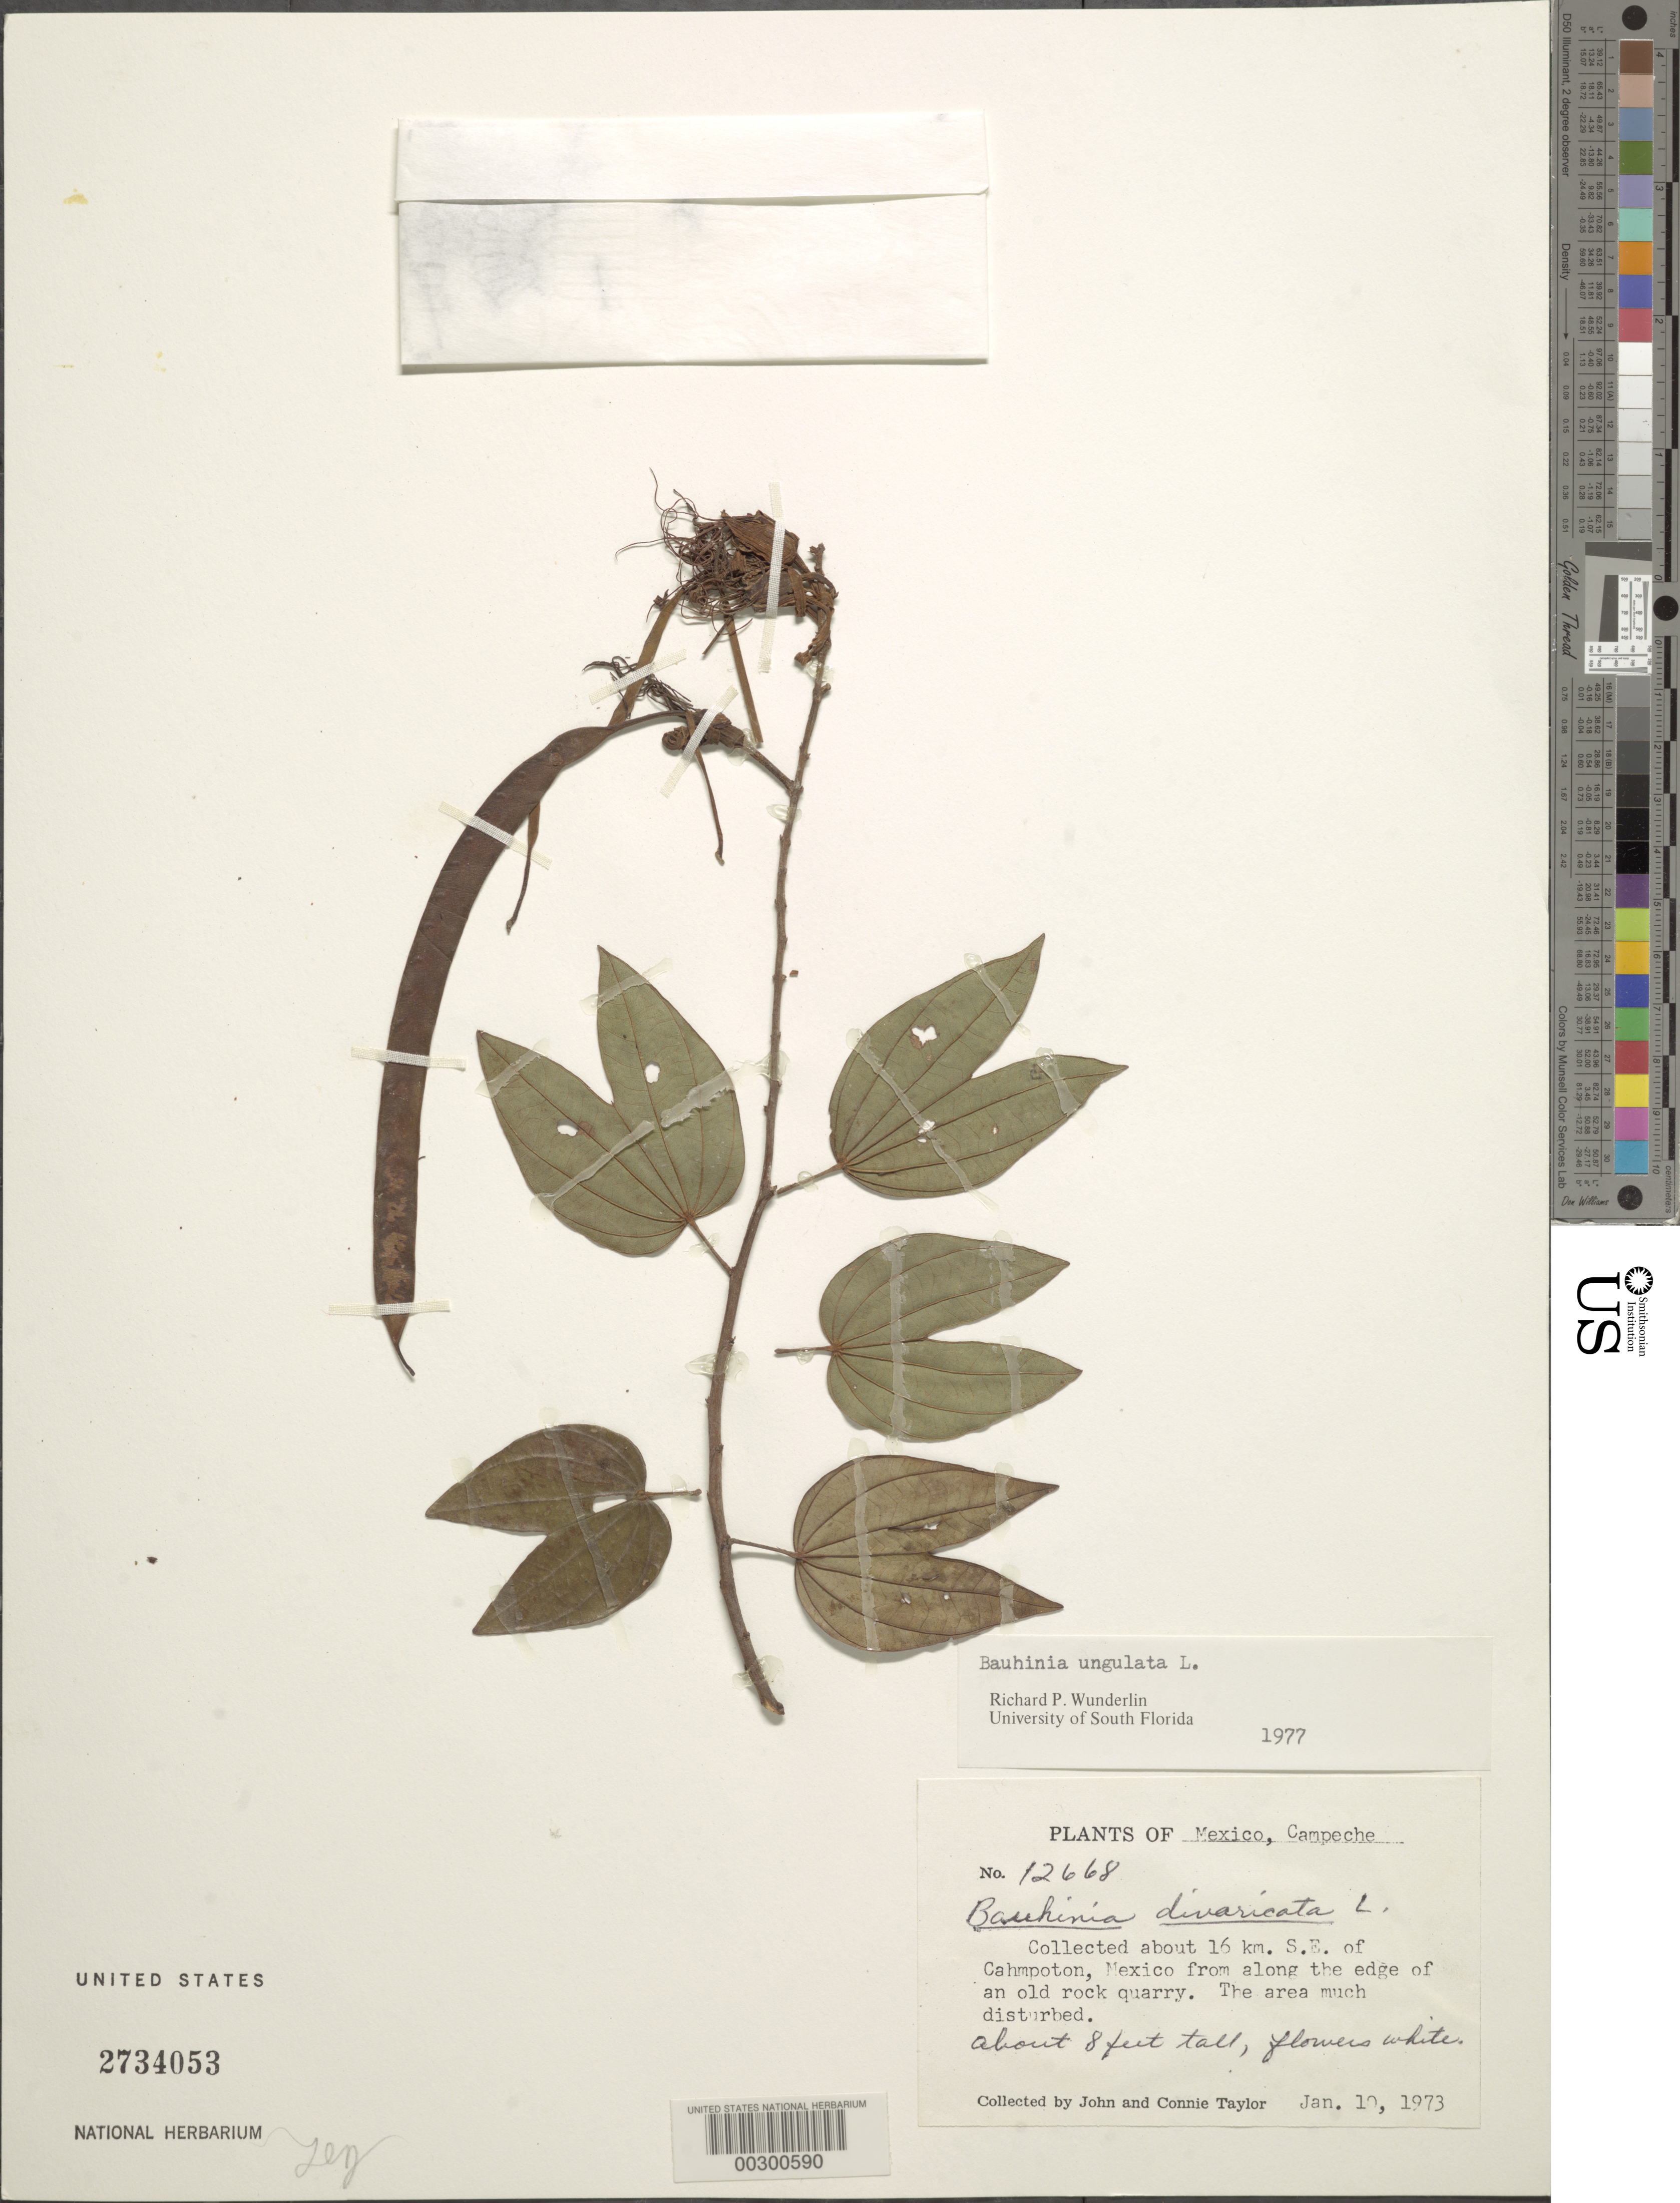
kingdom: Plantae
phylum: Tracheophyta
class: Magnoliopsida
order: Fabales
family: Fabaceae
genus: Bauhinia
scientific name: Bauhinia ungulata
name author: L.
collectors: J. Taylor & C. Taylor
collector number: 12668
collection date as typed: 10 Jan 1973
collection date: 1973-01-10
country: Mexico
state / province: Campeche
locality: About 16 km SE of Cahmpoton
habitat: Edge of an old rock quarry; area much disturbed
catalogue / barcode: US 2734053